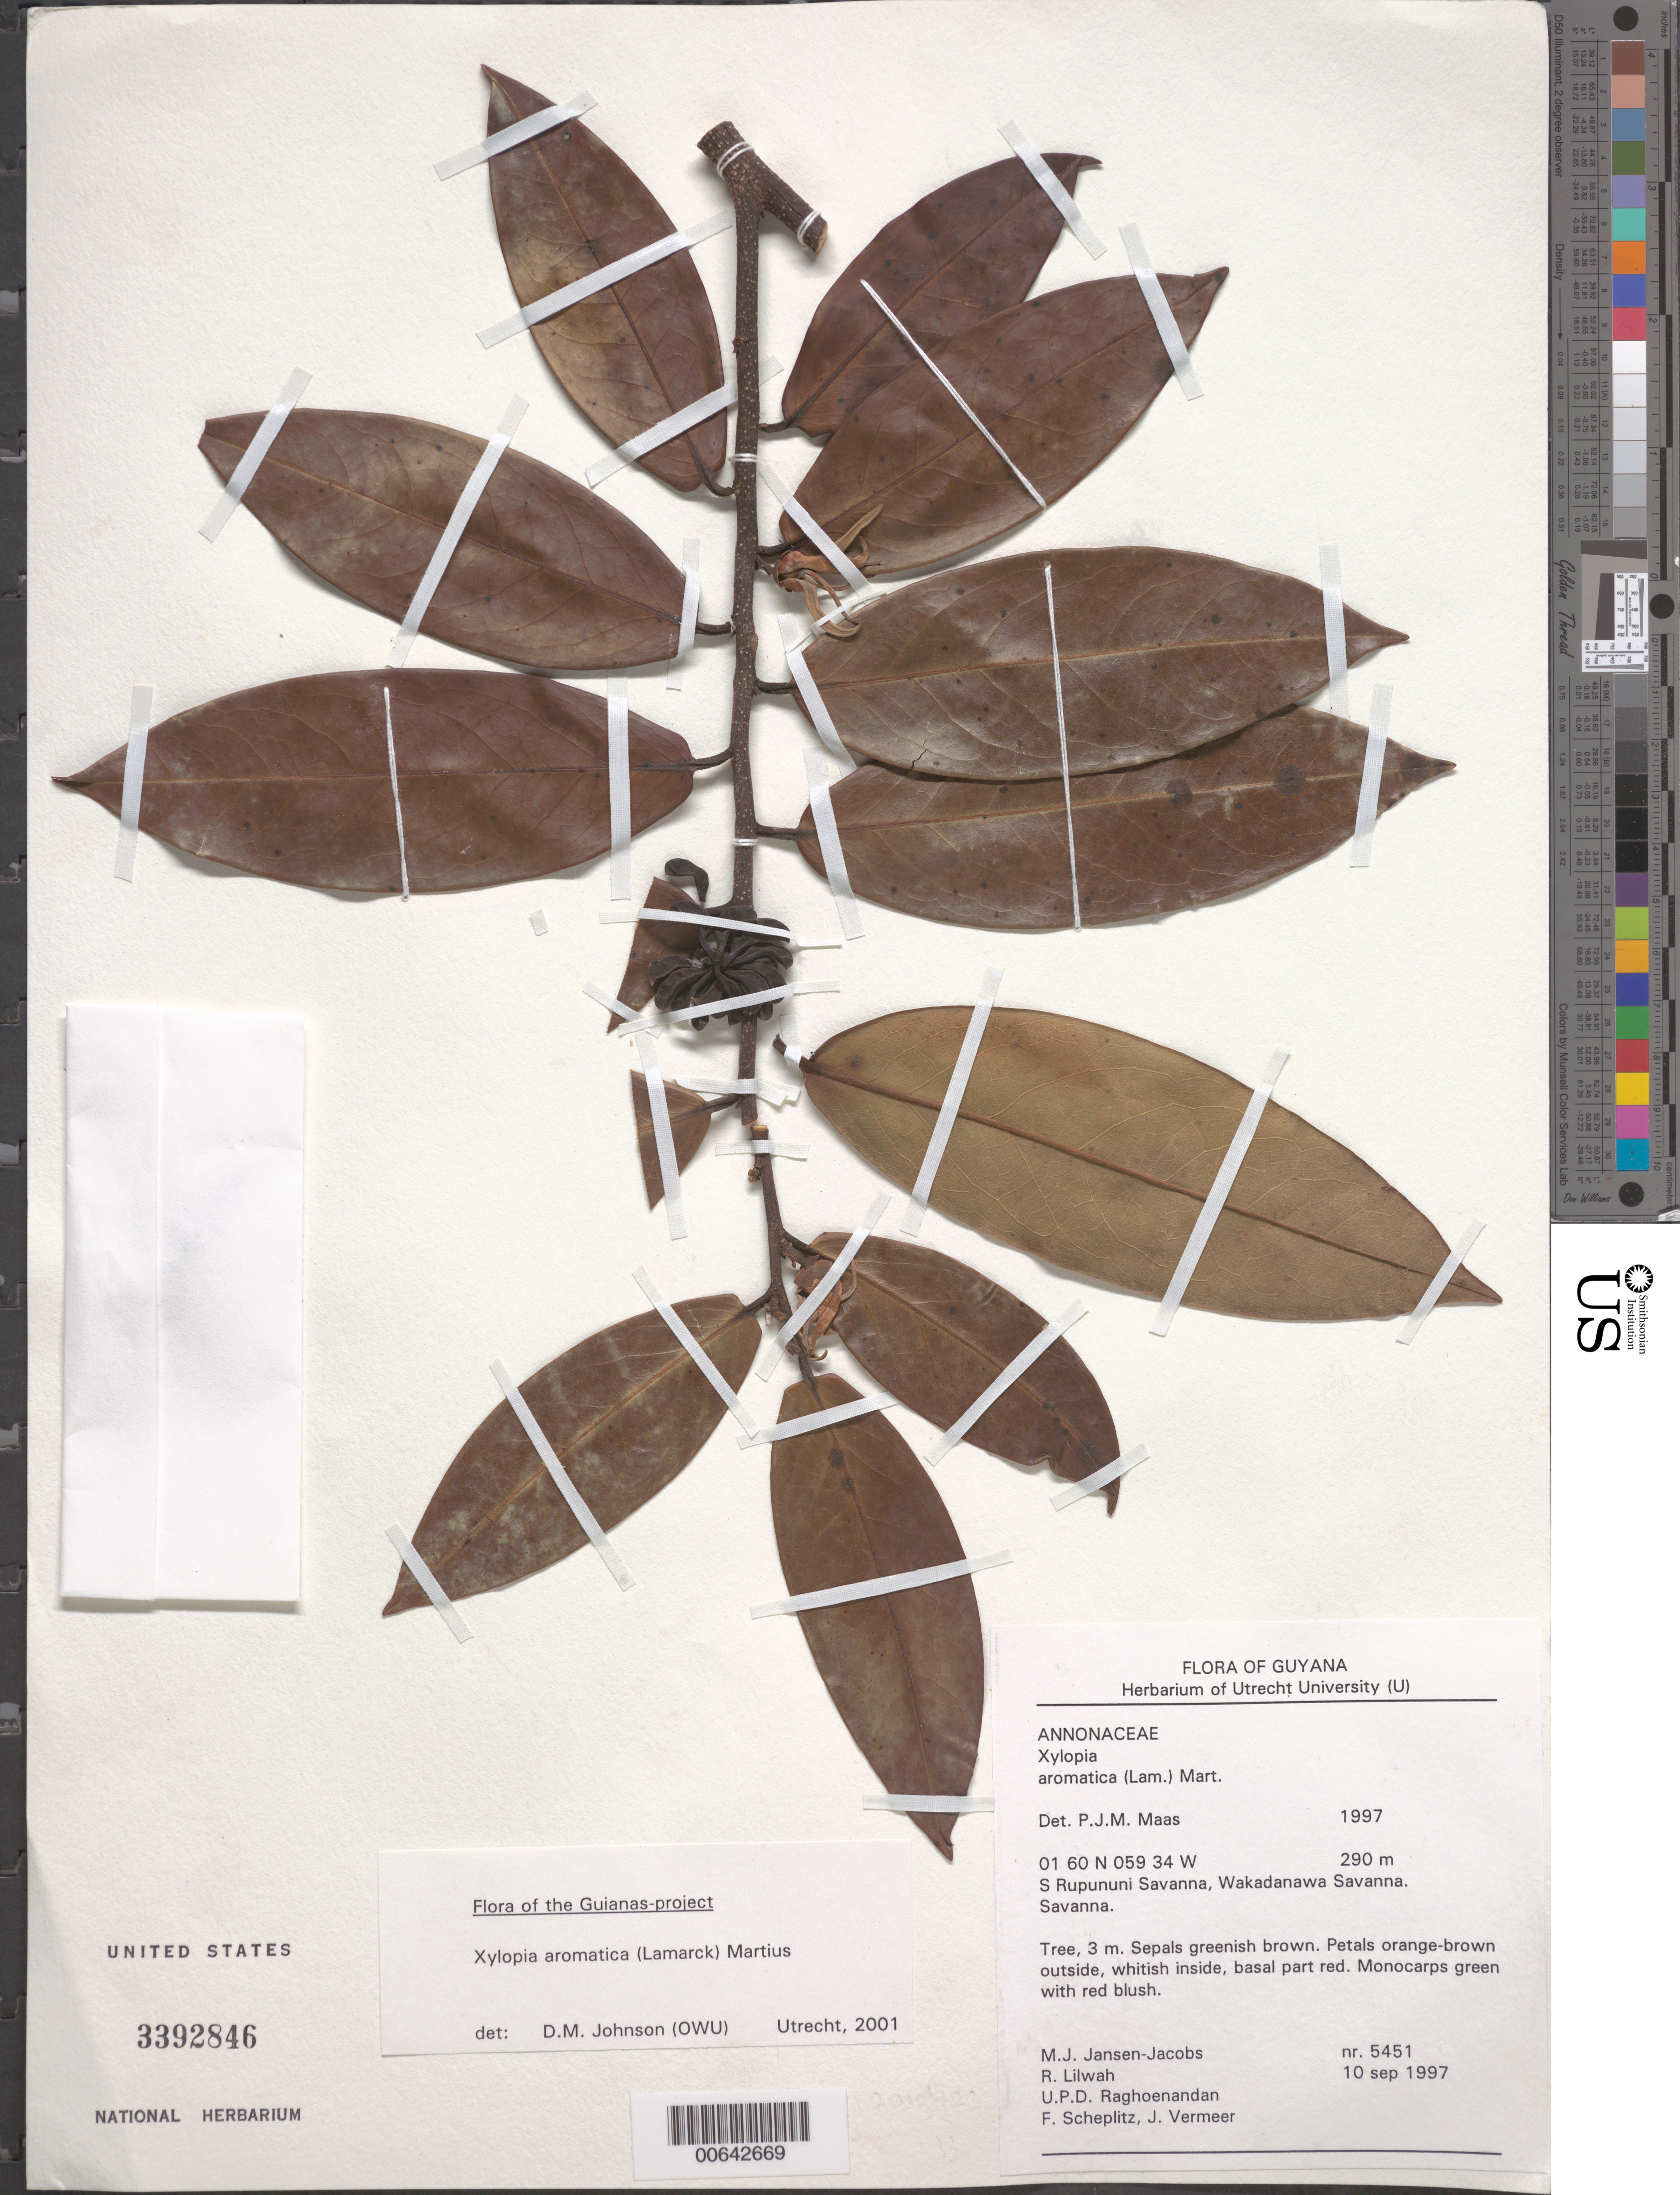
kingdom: Plantae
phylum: Tracheophyta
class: Magnoliopsida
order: Magnoliales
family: Annonaceae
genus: Xylopia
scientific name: Xylopia aromatica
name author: (Lam.) Mart.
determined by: Johnson, D. M.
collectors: M. J. Jansen-Jacobs, R. Lilwah, U. Raghoenandan, F. Scheplitz & J. Vermeer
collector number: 5451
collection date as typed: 10-Sep-97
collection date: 1997-09-10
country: Guyana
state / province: U. Takutu-U. Essequibo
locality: S. Rupununi savanna, Wakadanawa Savanna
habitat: Savanna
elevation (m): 290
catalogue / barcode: US 3392846